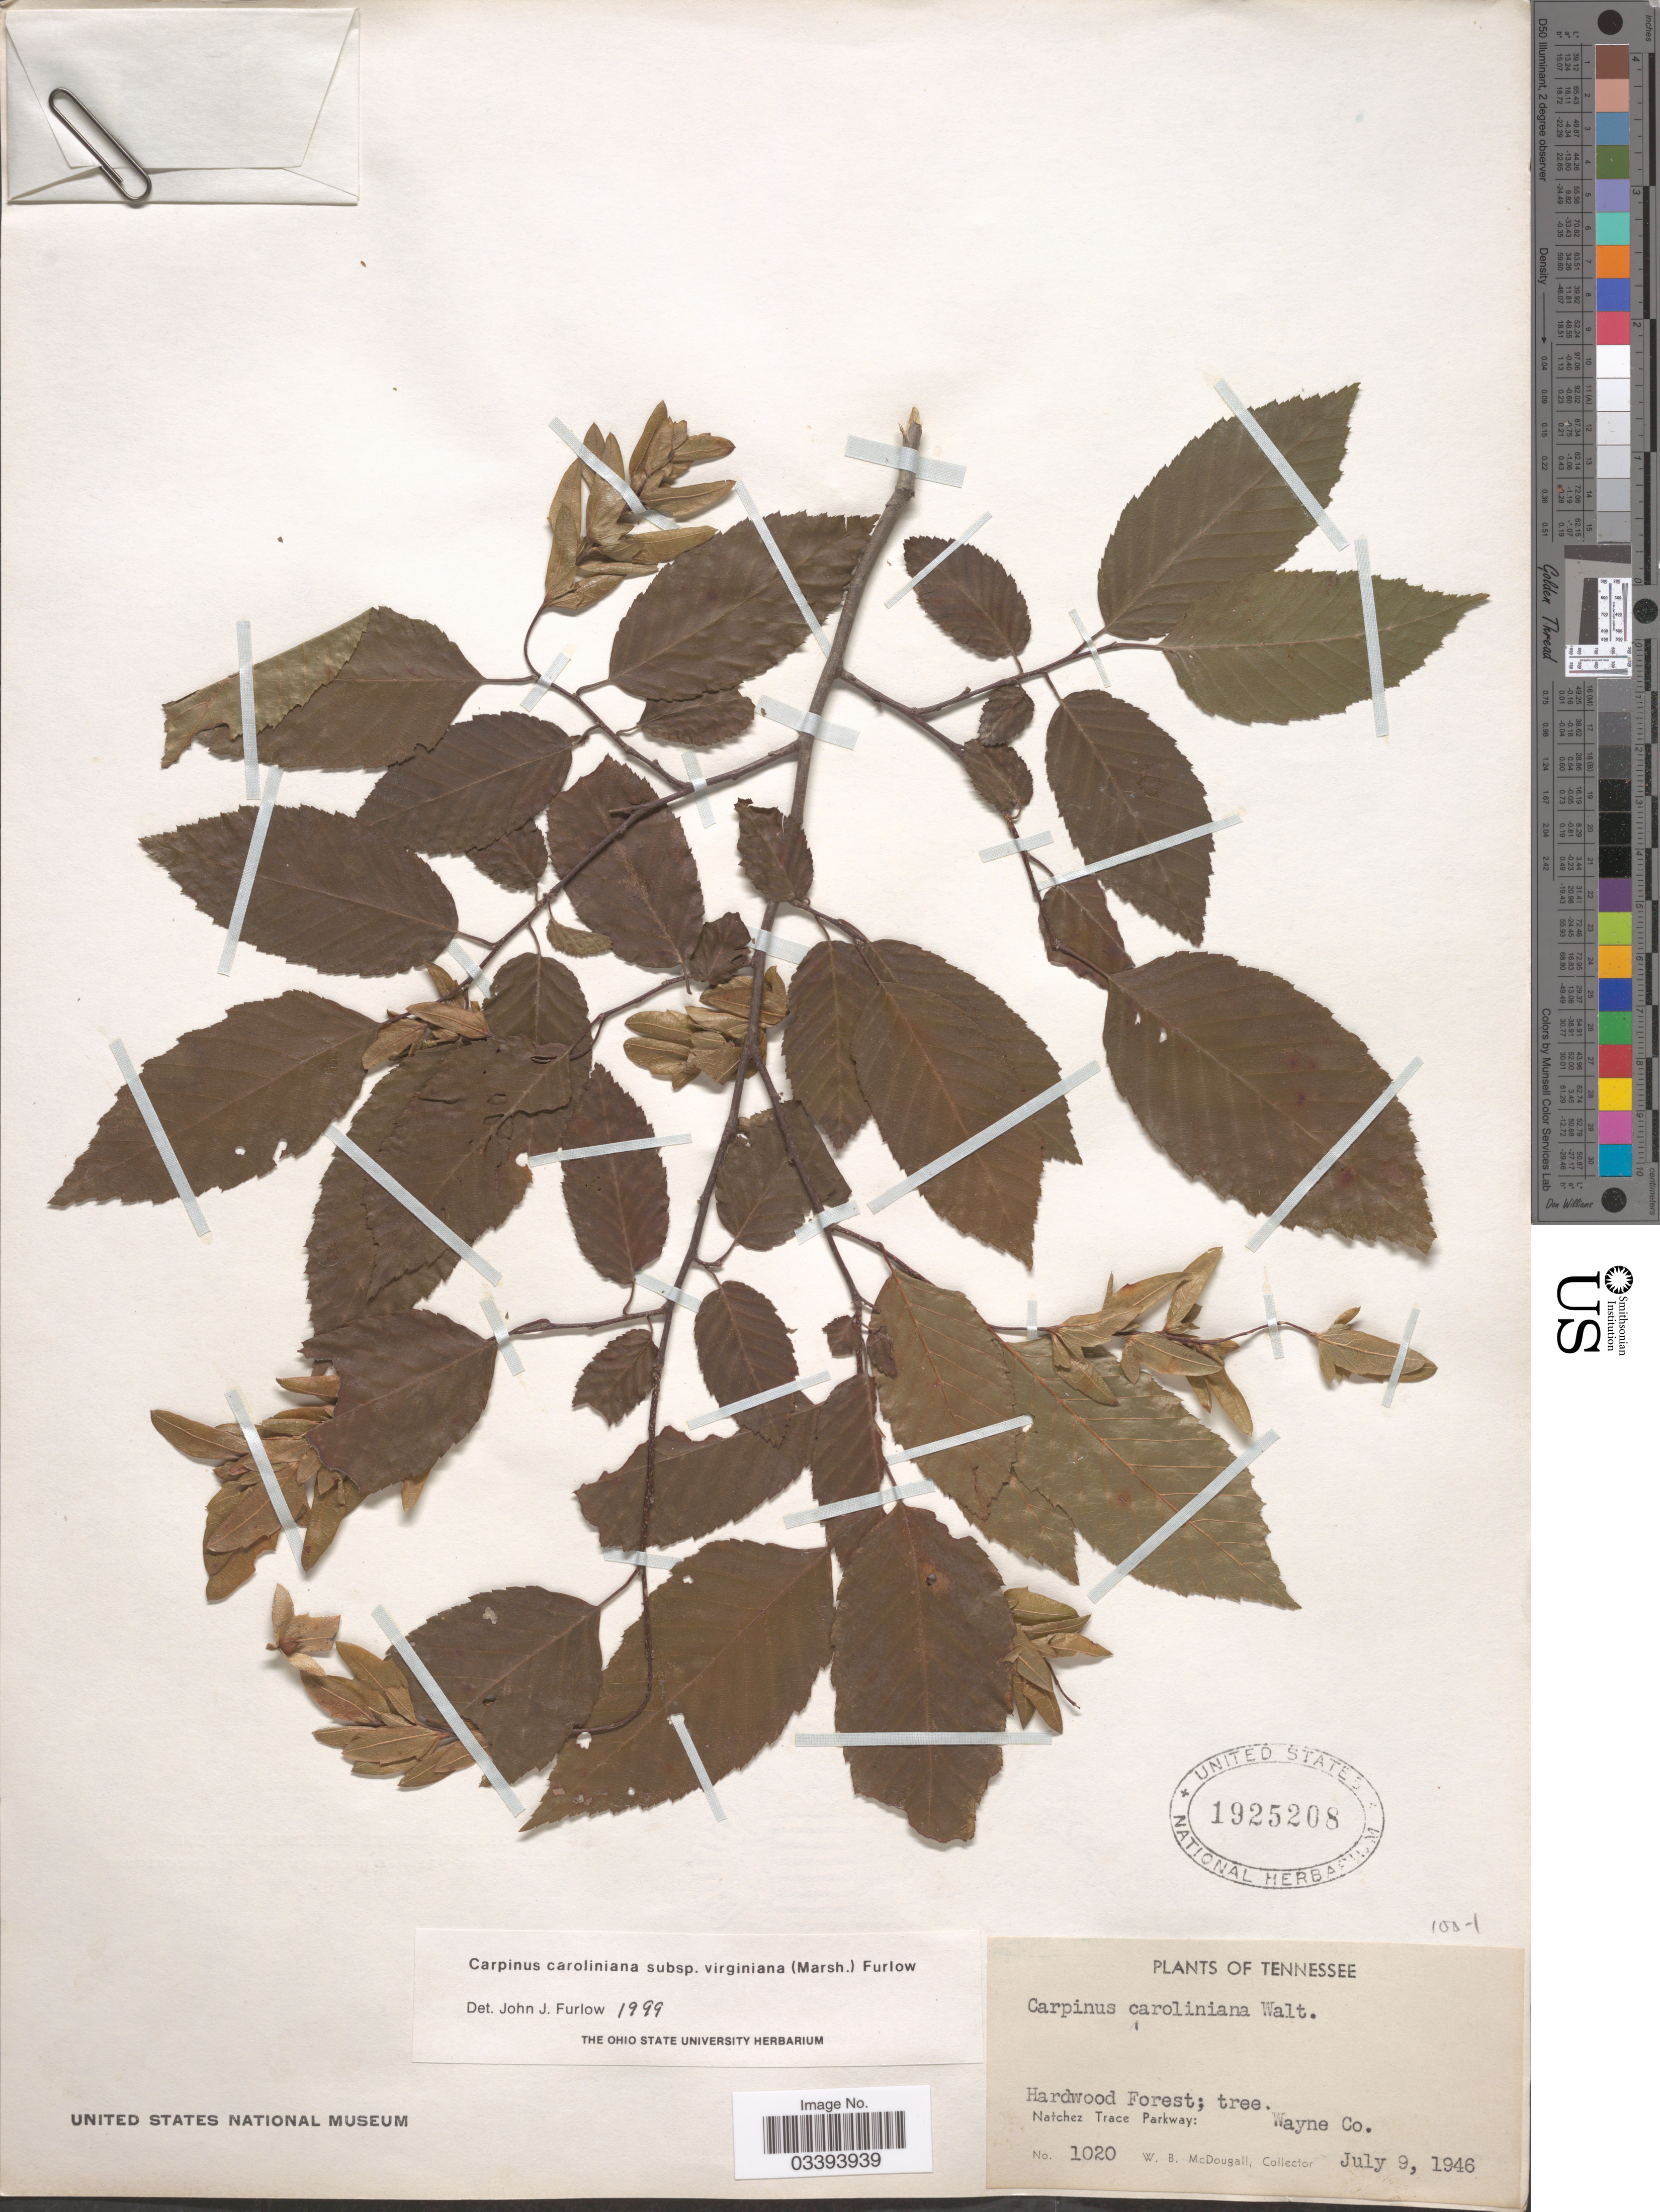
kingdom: Plantae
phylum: Tracheophyta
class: Magnoliopsida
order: Fagales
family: Betulaceae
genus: Carpinus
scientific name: Carpinus caroliniana subsp. virginiana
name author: (Marshall) Furlow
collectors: W. B. McDougall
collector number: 1020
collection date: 1946-07-09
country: United States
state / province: Tennessee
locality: Hardwood Forest. Natchez Trace Parkway; Wayne Co.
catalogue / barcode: US 1925208